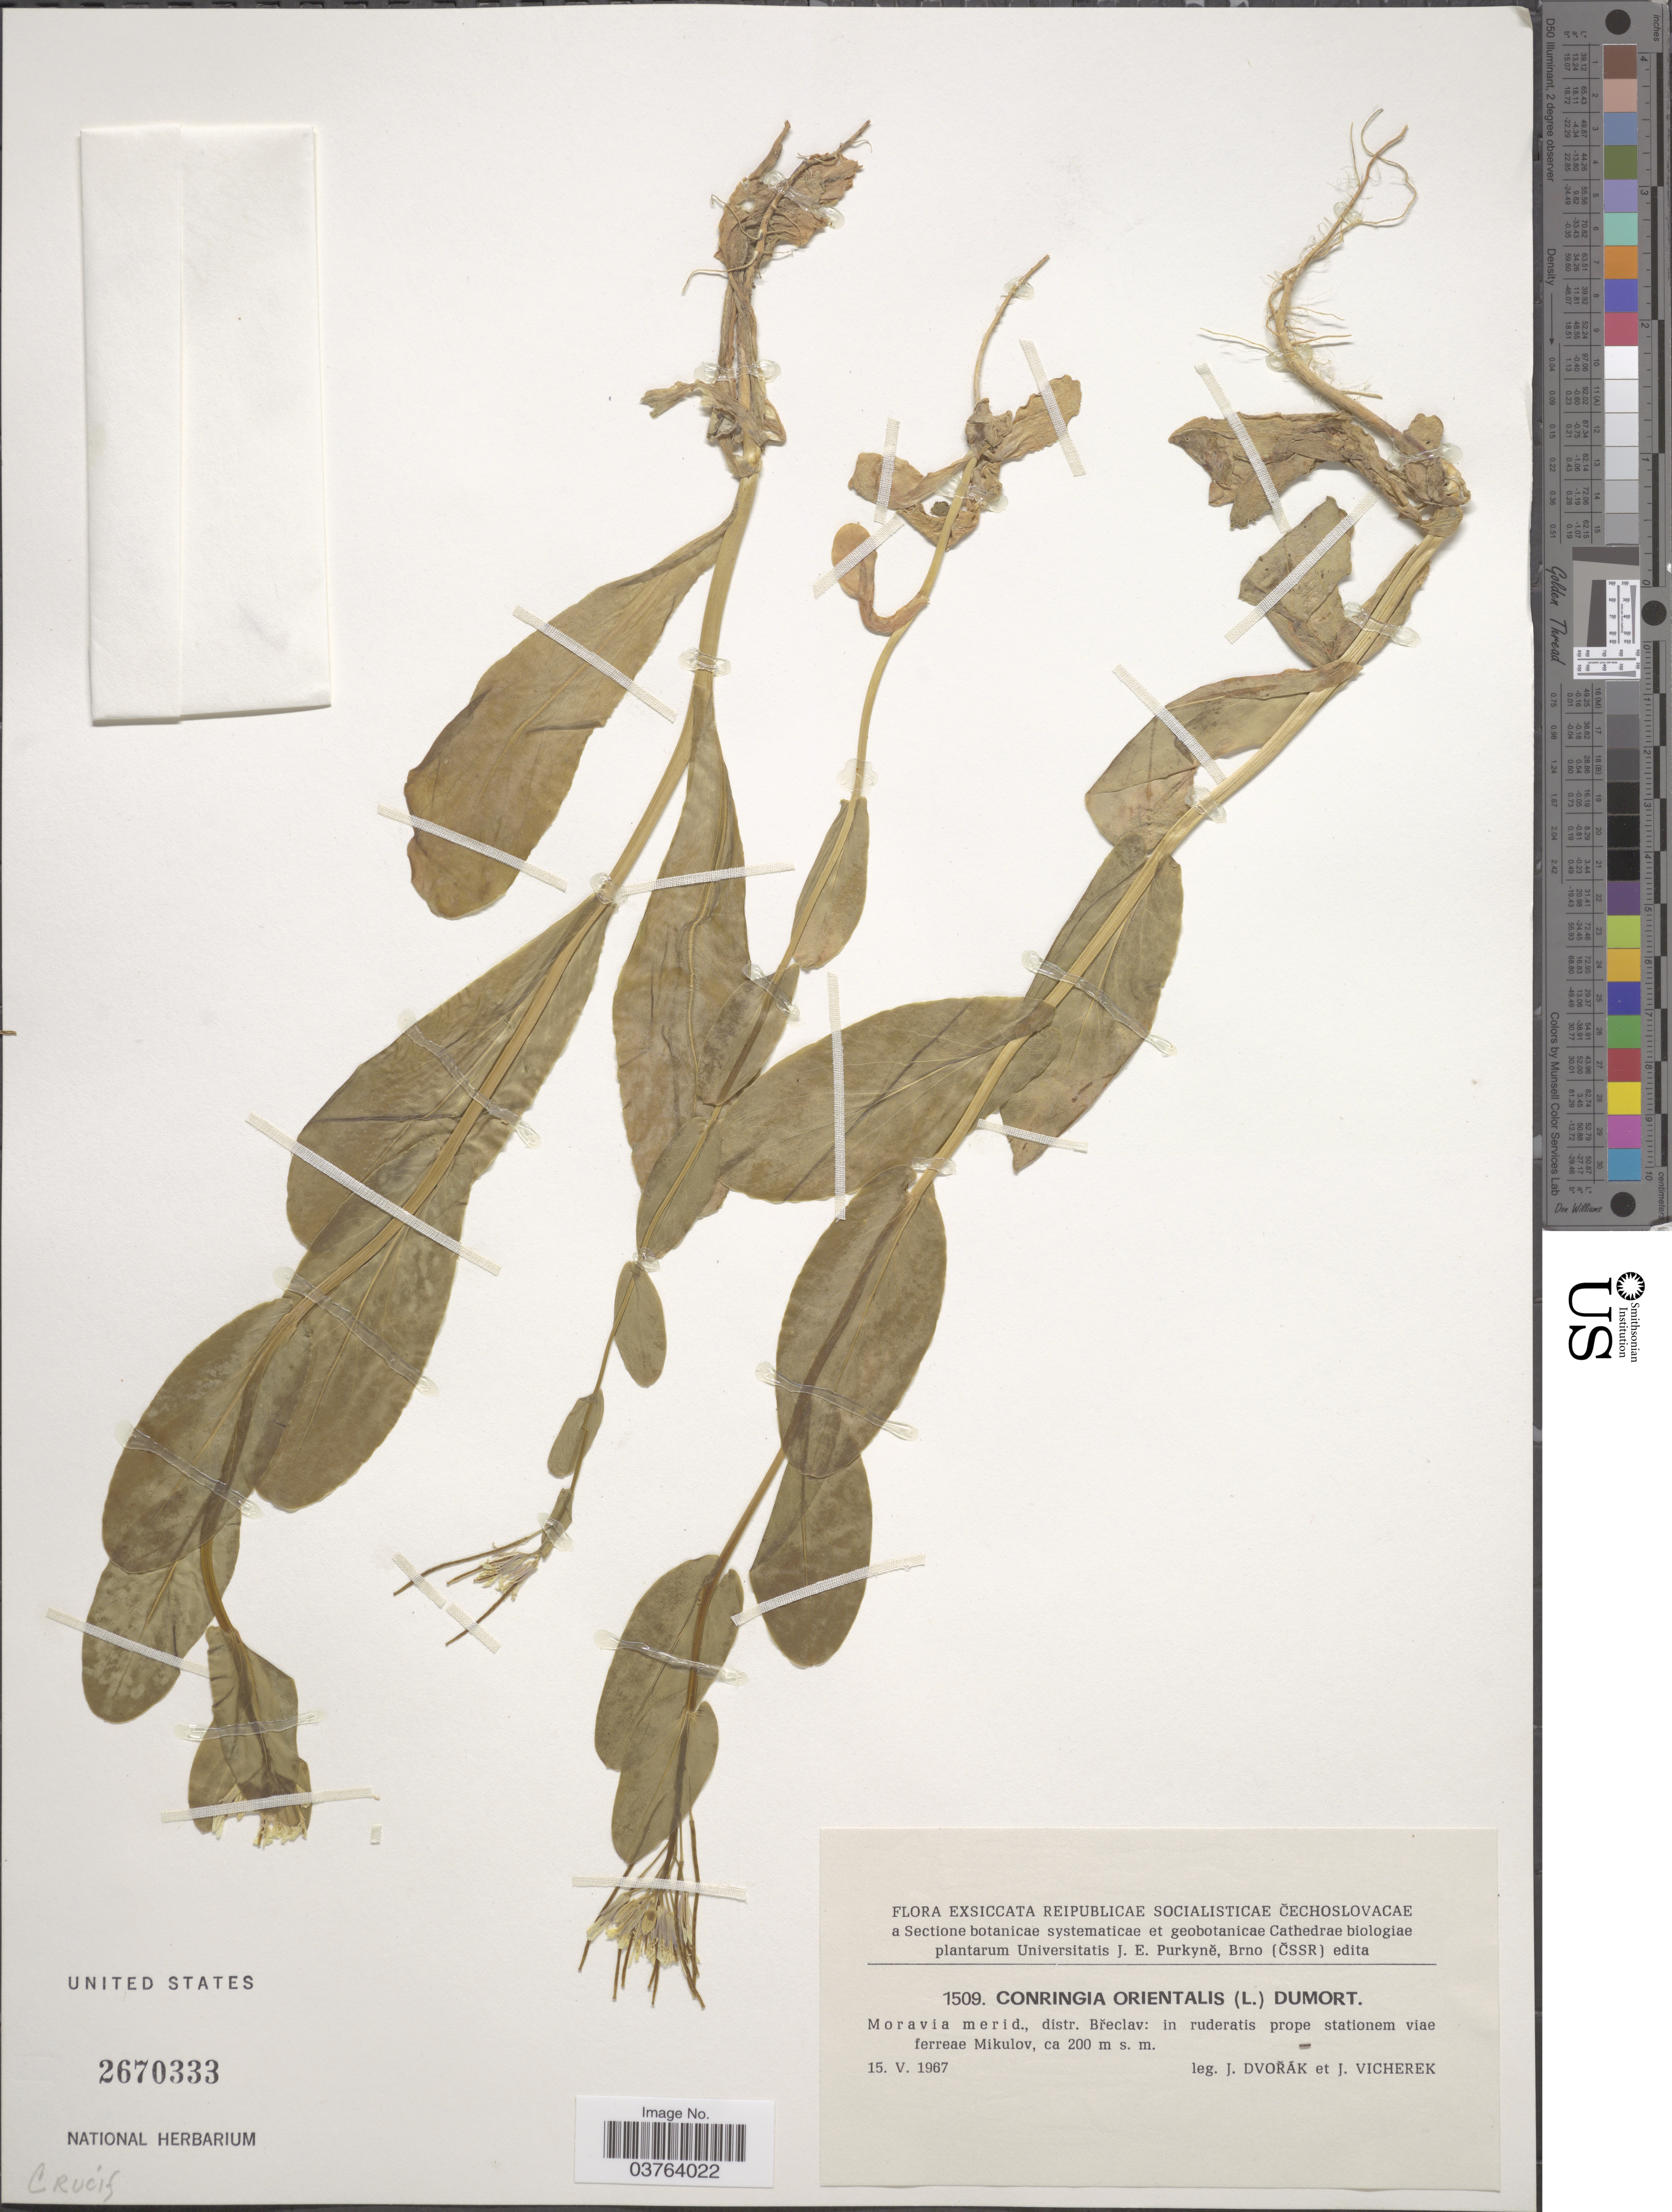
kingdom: Plantae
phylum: Tracheophyta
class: Magnoliopsida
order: Brassicales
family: Brassicaceae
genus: Conringia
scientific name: Conringia orientalis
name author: (L.) C. Presl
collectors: J. Dvorak & Vicherek, J.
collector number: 1509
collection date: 1967-05-15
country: Czechia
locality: Reipublicae Socialistticae Čechoslovacae. Moravia merid., distr. Břeclav: in ruderatis prope stationem viae ferreae Mikulov.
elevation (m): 200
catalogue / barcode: US 2670333